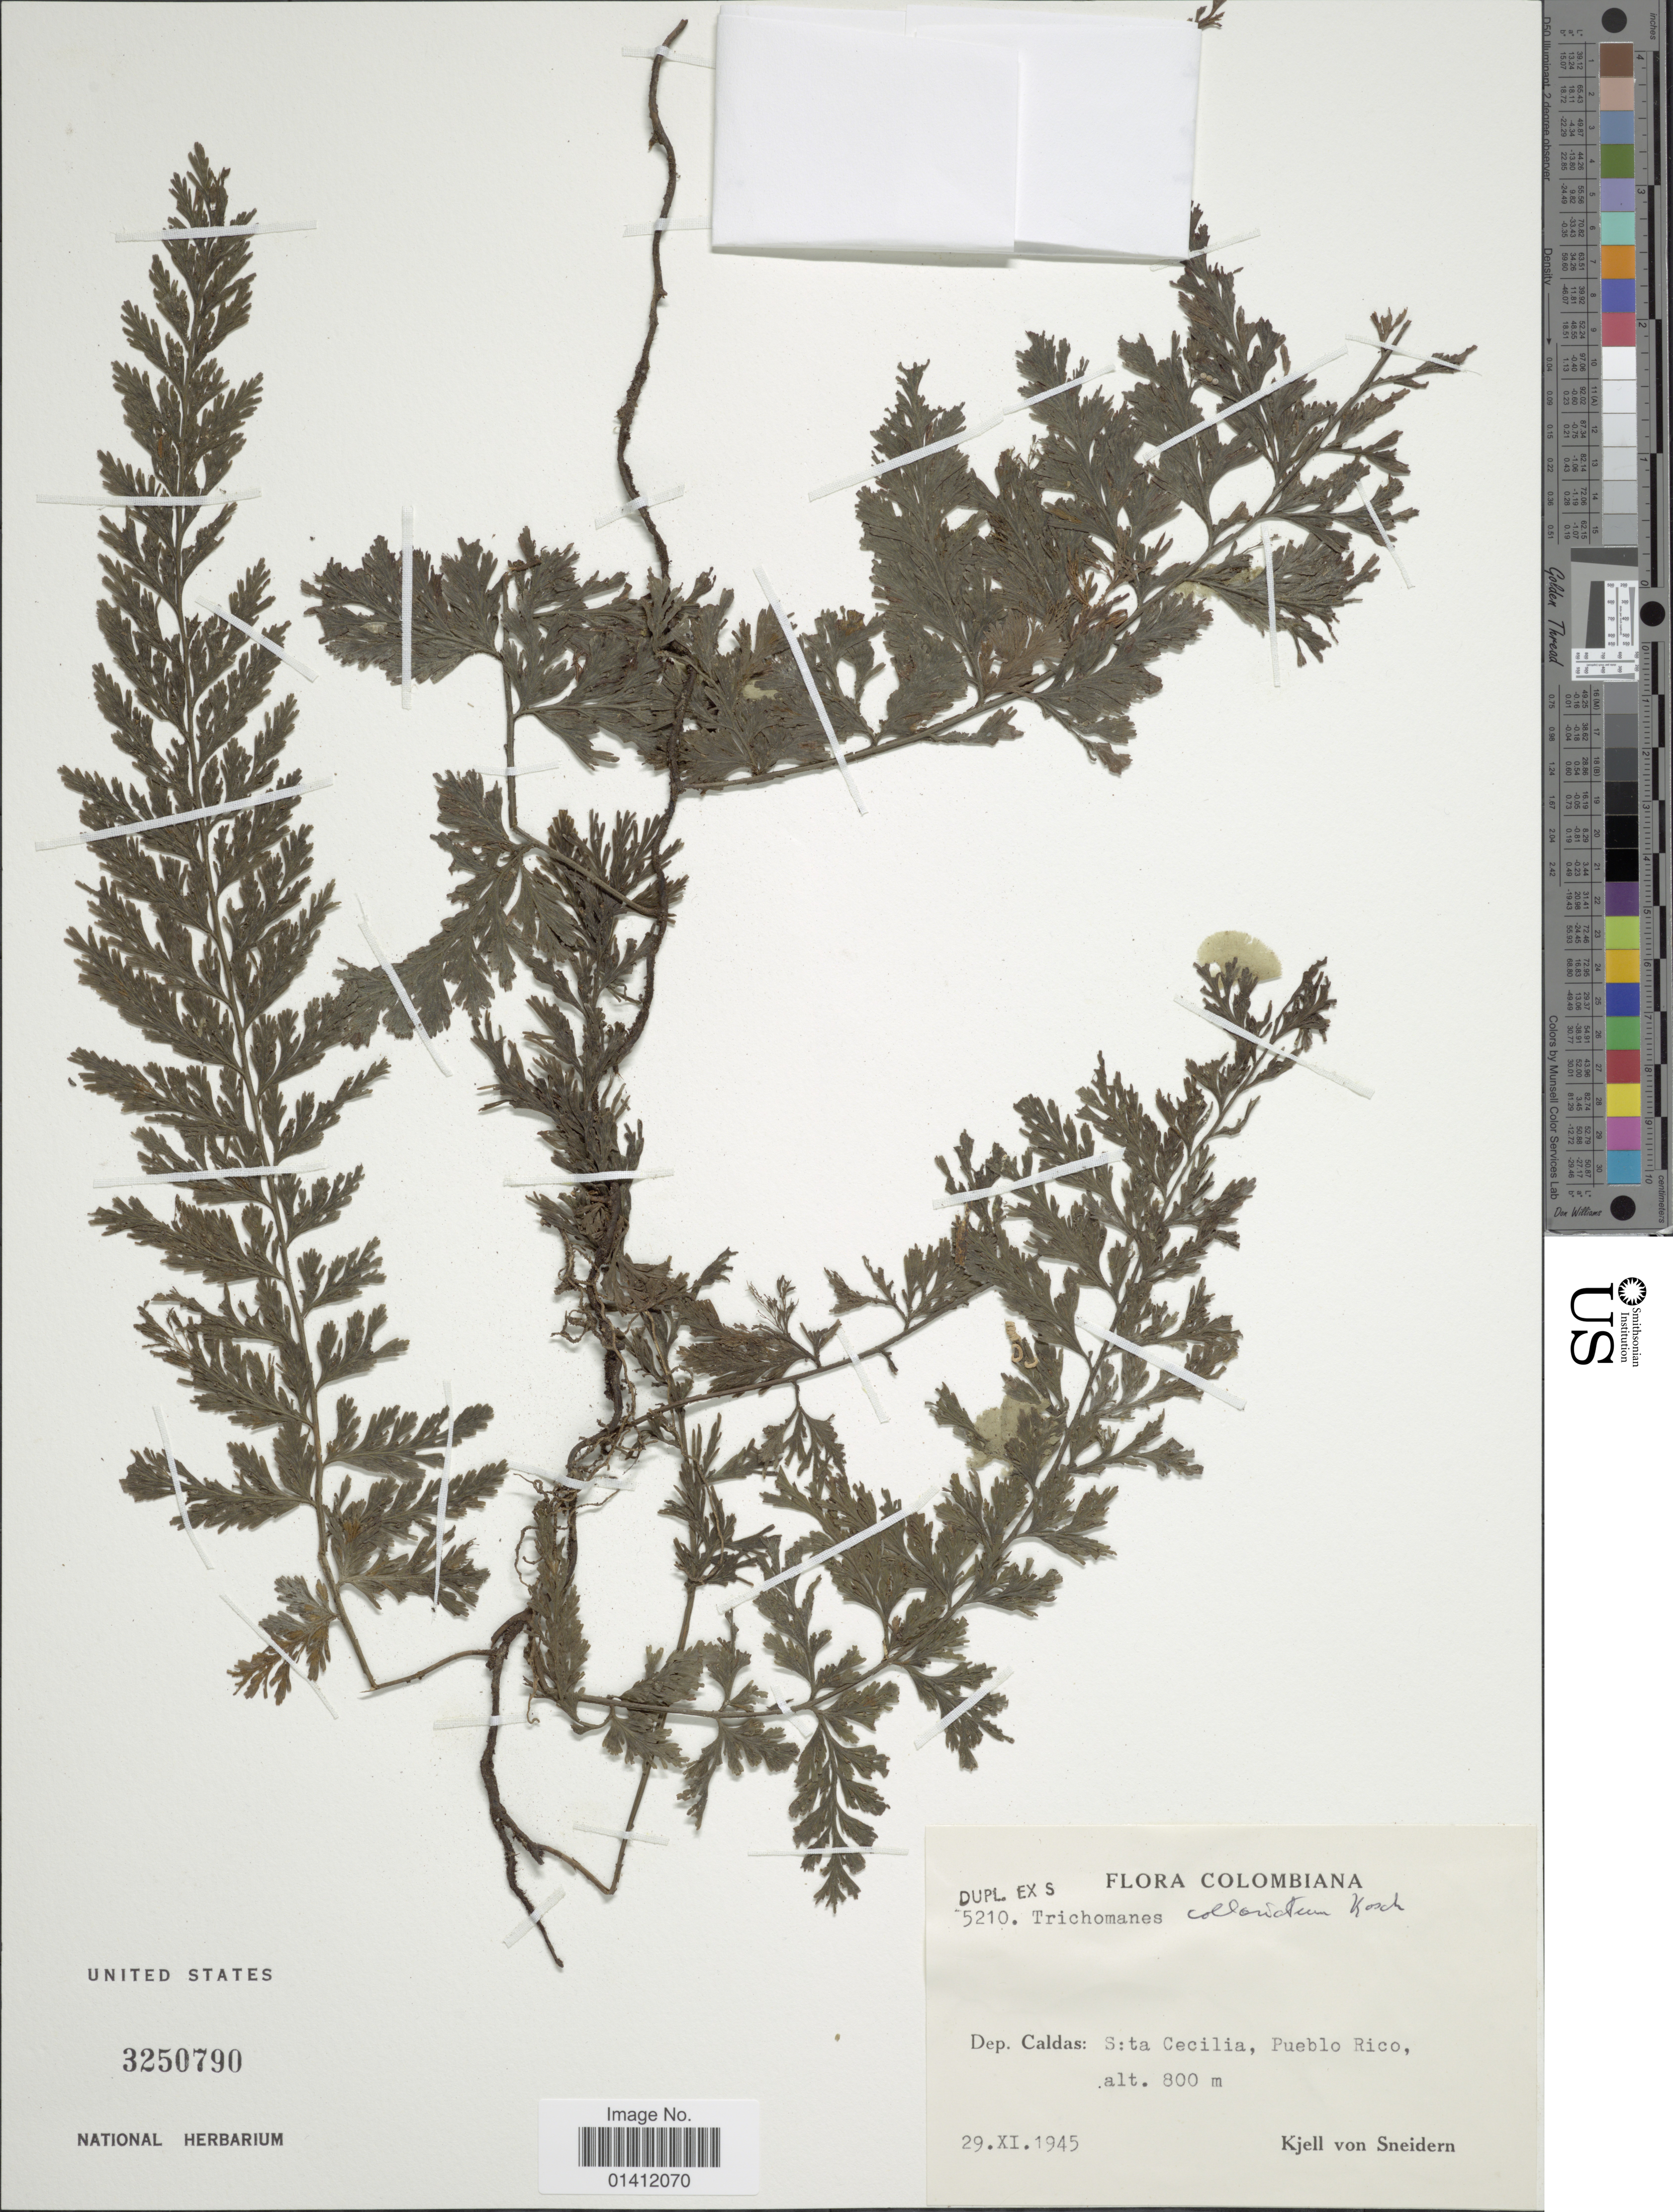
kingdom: Plantae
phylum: Tracheophyta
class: Polypodiopsida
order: Hymenophyllales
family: Hymenophyllaceae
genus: Vandenboschia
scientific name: Vandenboschia collariata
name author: (Bosch) Ebihara & K. Iwats.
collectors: K. von Sneidern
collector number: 5210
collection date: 1945-11-29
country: Colombia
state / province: Caldas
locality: Dep. Caldas: S: ta Cecilia, Puebla Rico.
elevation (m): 800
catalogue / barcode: US 3250790